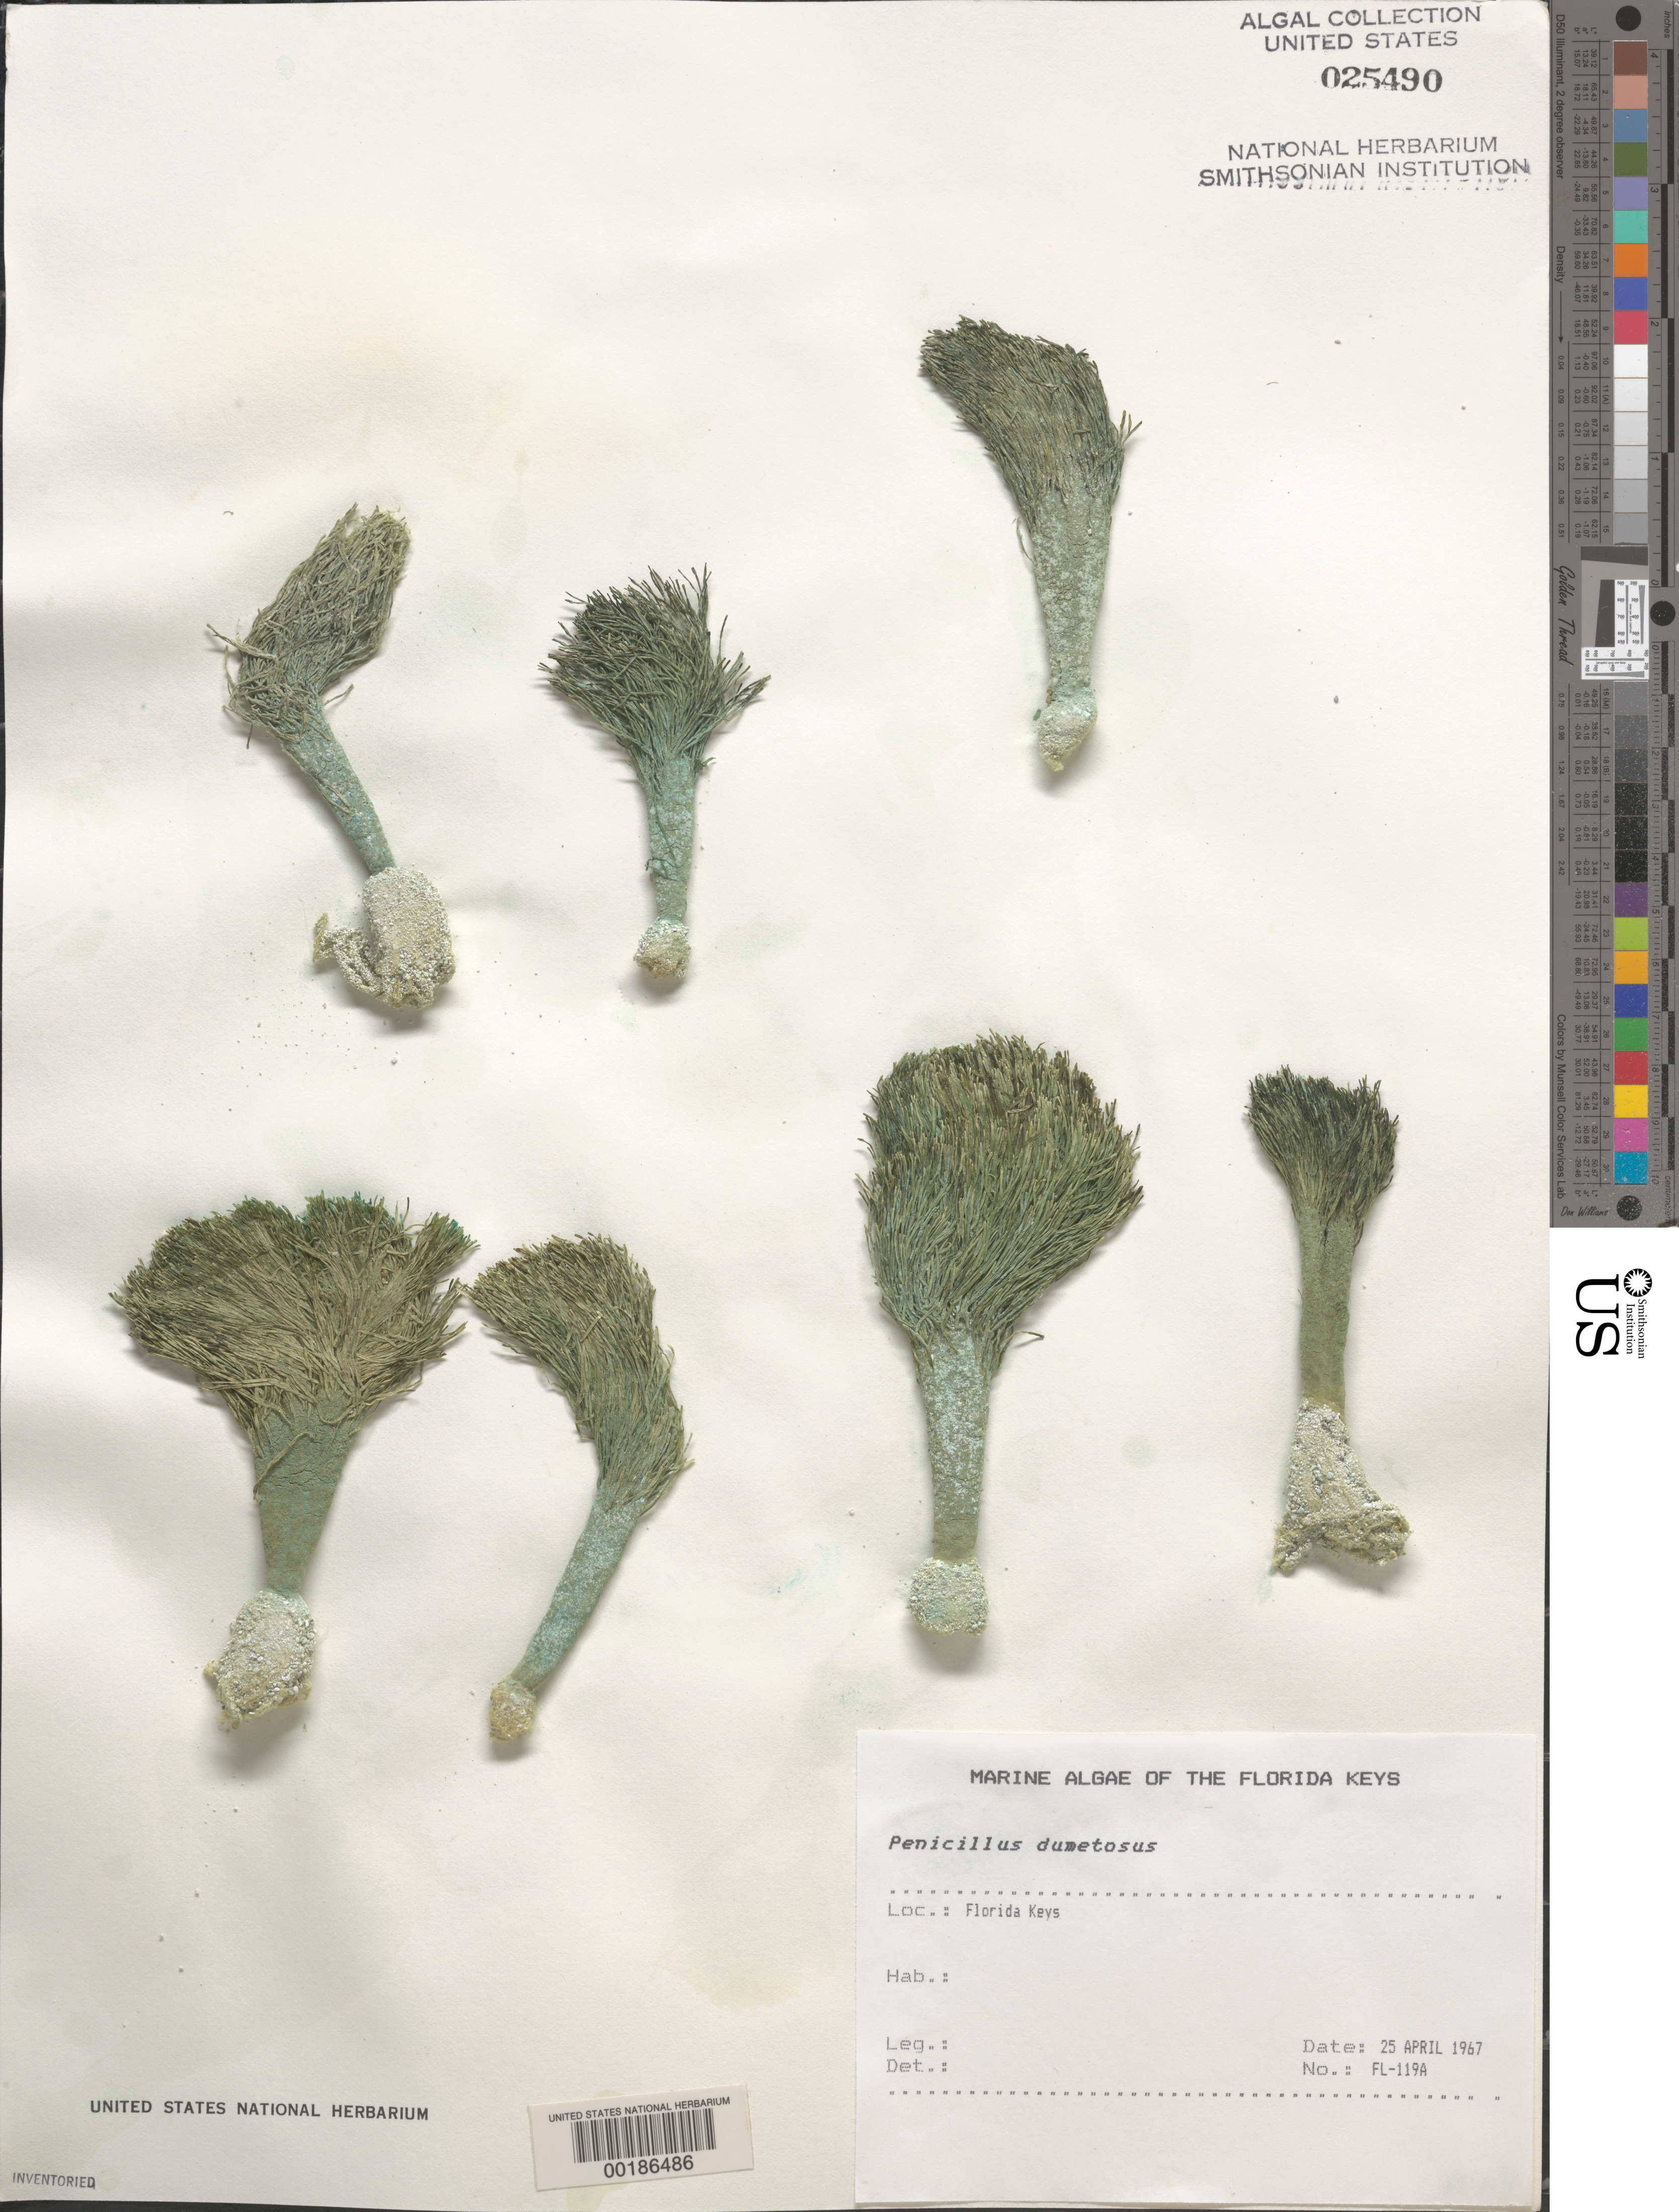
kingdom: Plantae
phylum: Chlorophyta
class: Ulvophyceae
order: Bryopsidales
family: Udoteaceae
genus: Penicillus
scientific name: Penicillus dumetosus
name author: (J.V.Lamouroux) Blainville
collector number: FL-119a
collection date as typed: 25 Apr 1967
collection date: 1967-04-25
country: United States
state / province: Florida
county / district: Monroe County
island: Florida Keys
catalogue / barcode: US 25490